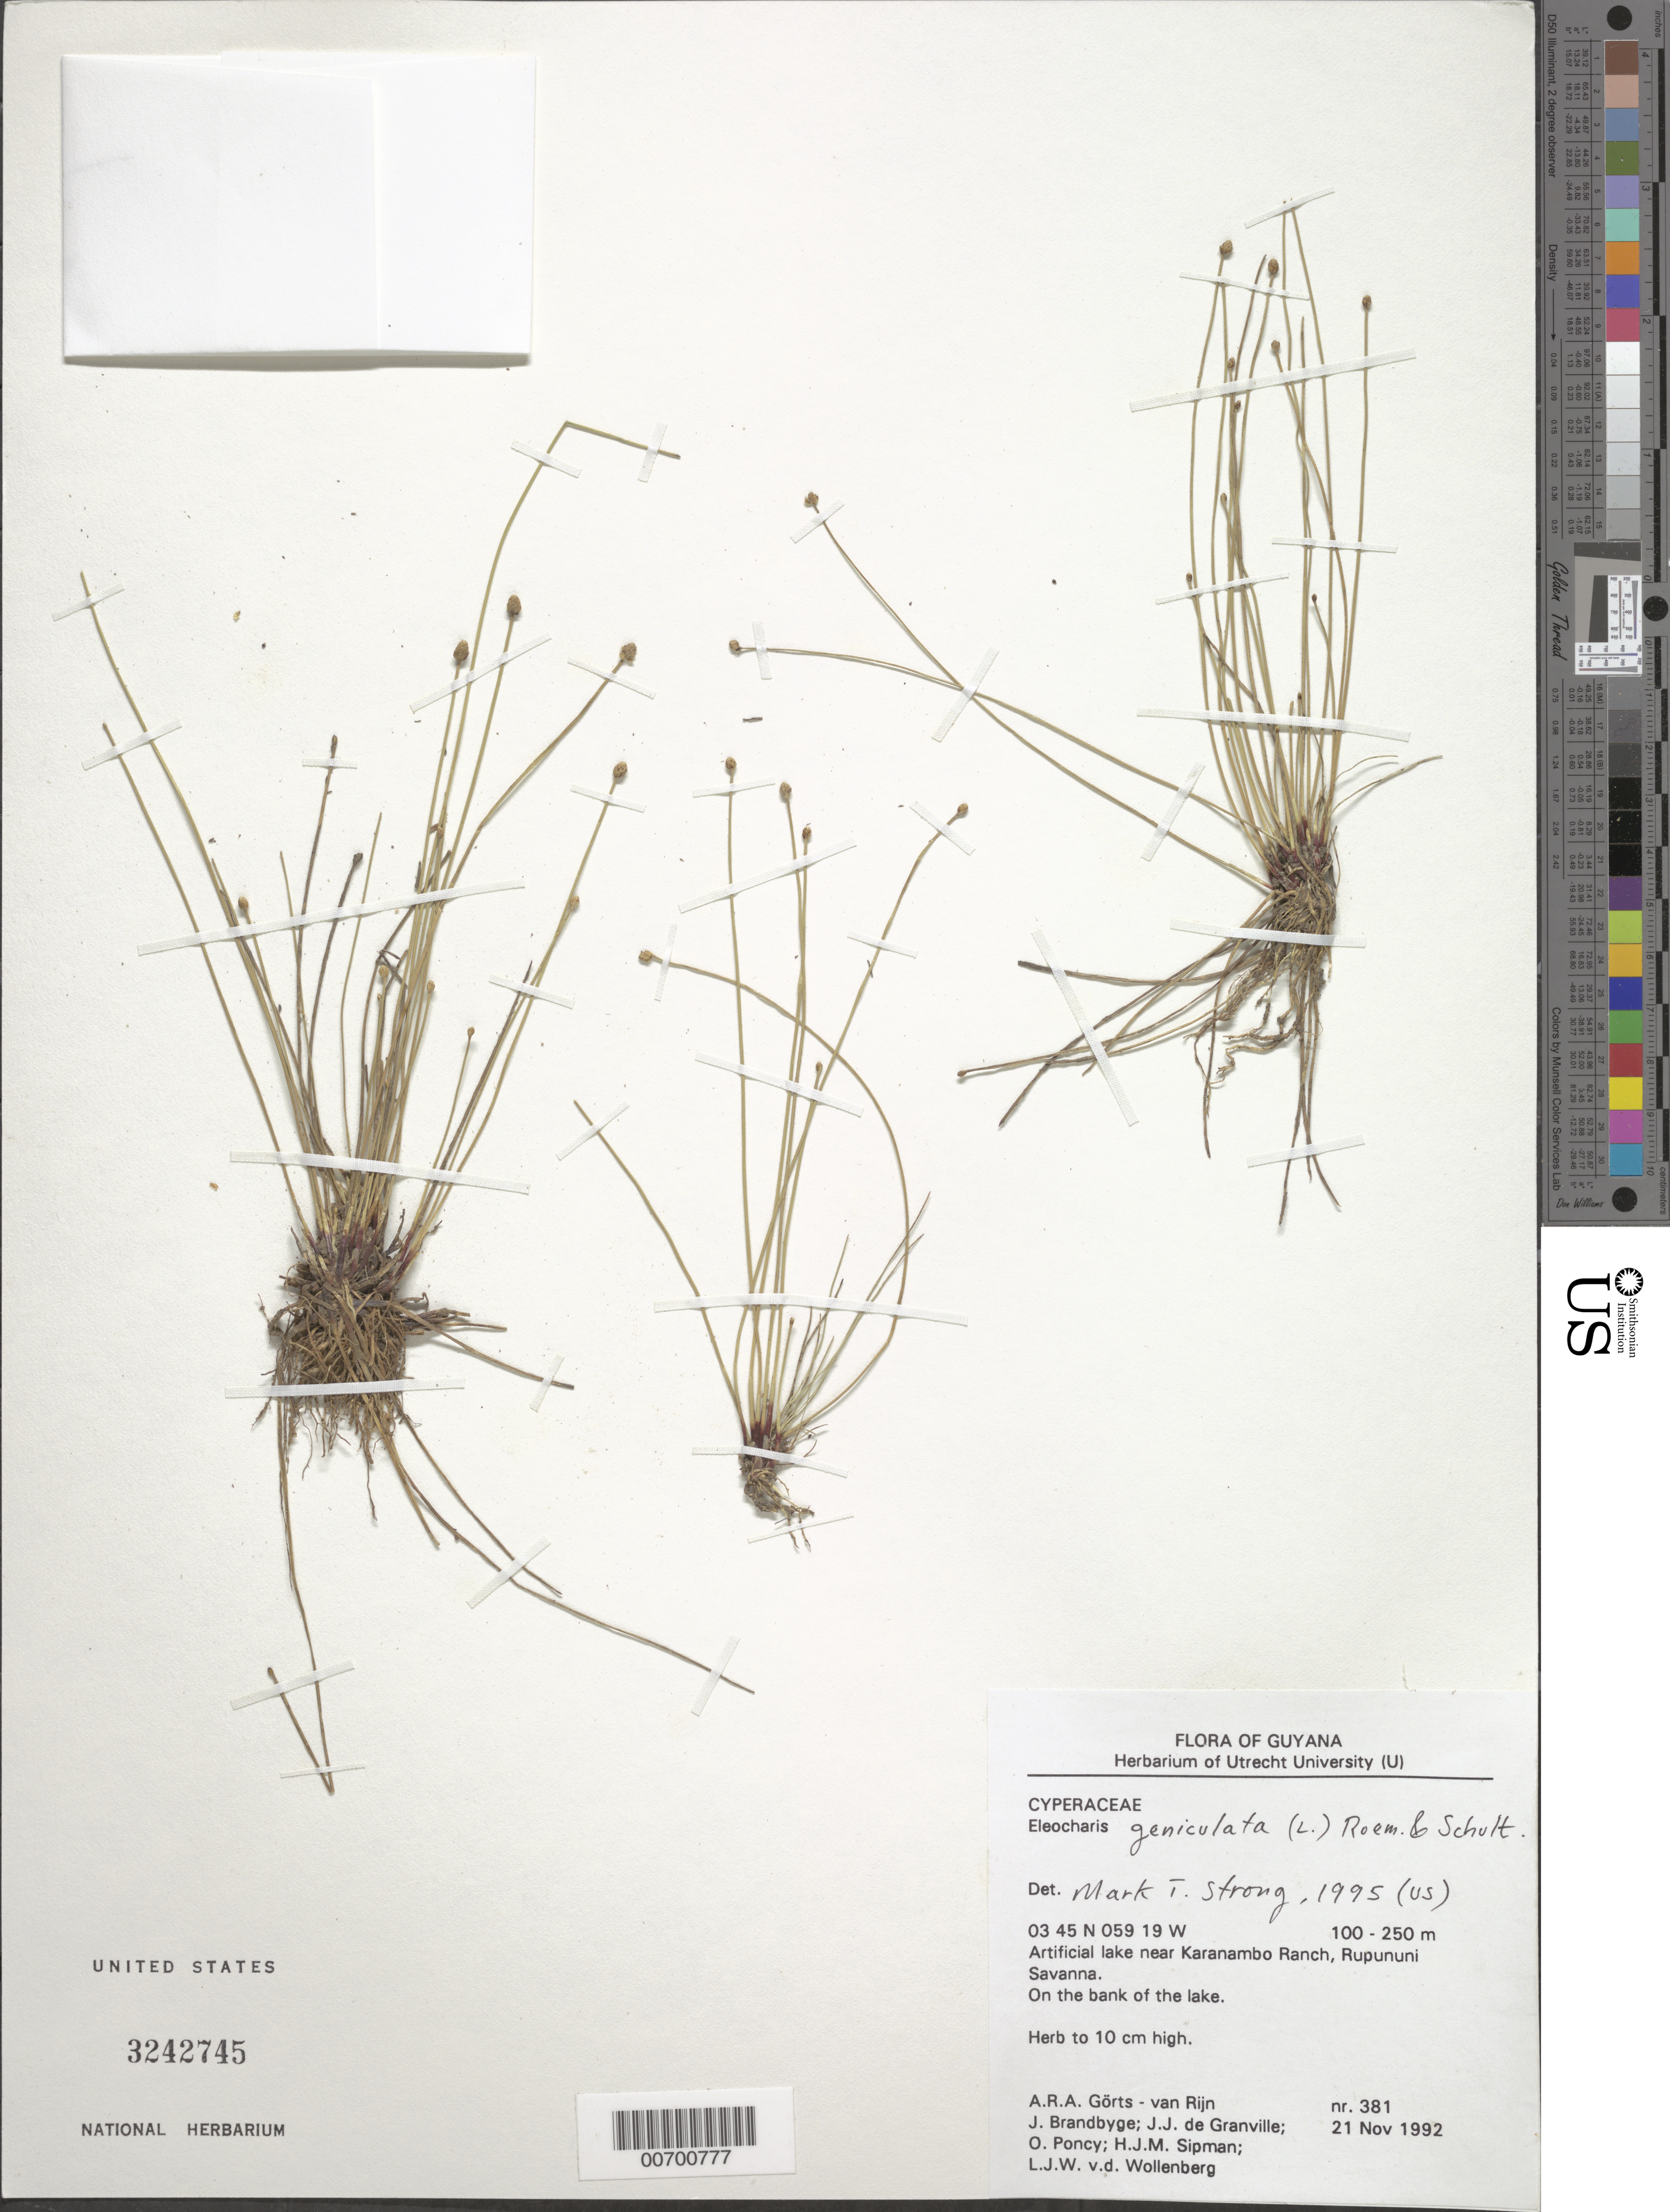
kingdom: Plantae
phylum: Tracheophyta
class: Liliopsida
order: Poales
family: Cyperaceae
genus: Eleocharis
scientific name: Eleocharis geniculata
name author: (L.) Roem. & Schult.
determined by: Strong, M. T., (US), Smithsonian Institution - National Museum of Natural History (UNITED STATES)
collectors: A. .R. A. Görts-van Rijn, J. Brandbyge, J.-J. de Granville, O. Poncy, H. J. M. Sipman & L. van der Wollenberg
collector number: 381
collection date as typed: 21-Nov-92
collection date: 1992-11-21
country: Guyana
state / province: U. Takutu-U. Essequibo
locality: Karanambo Ranch, Rupununi Savanna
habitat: Savanna on the bank of a lake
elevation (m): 100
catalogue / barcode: US 3242745